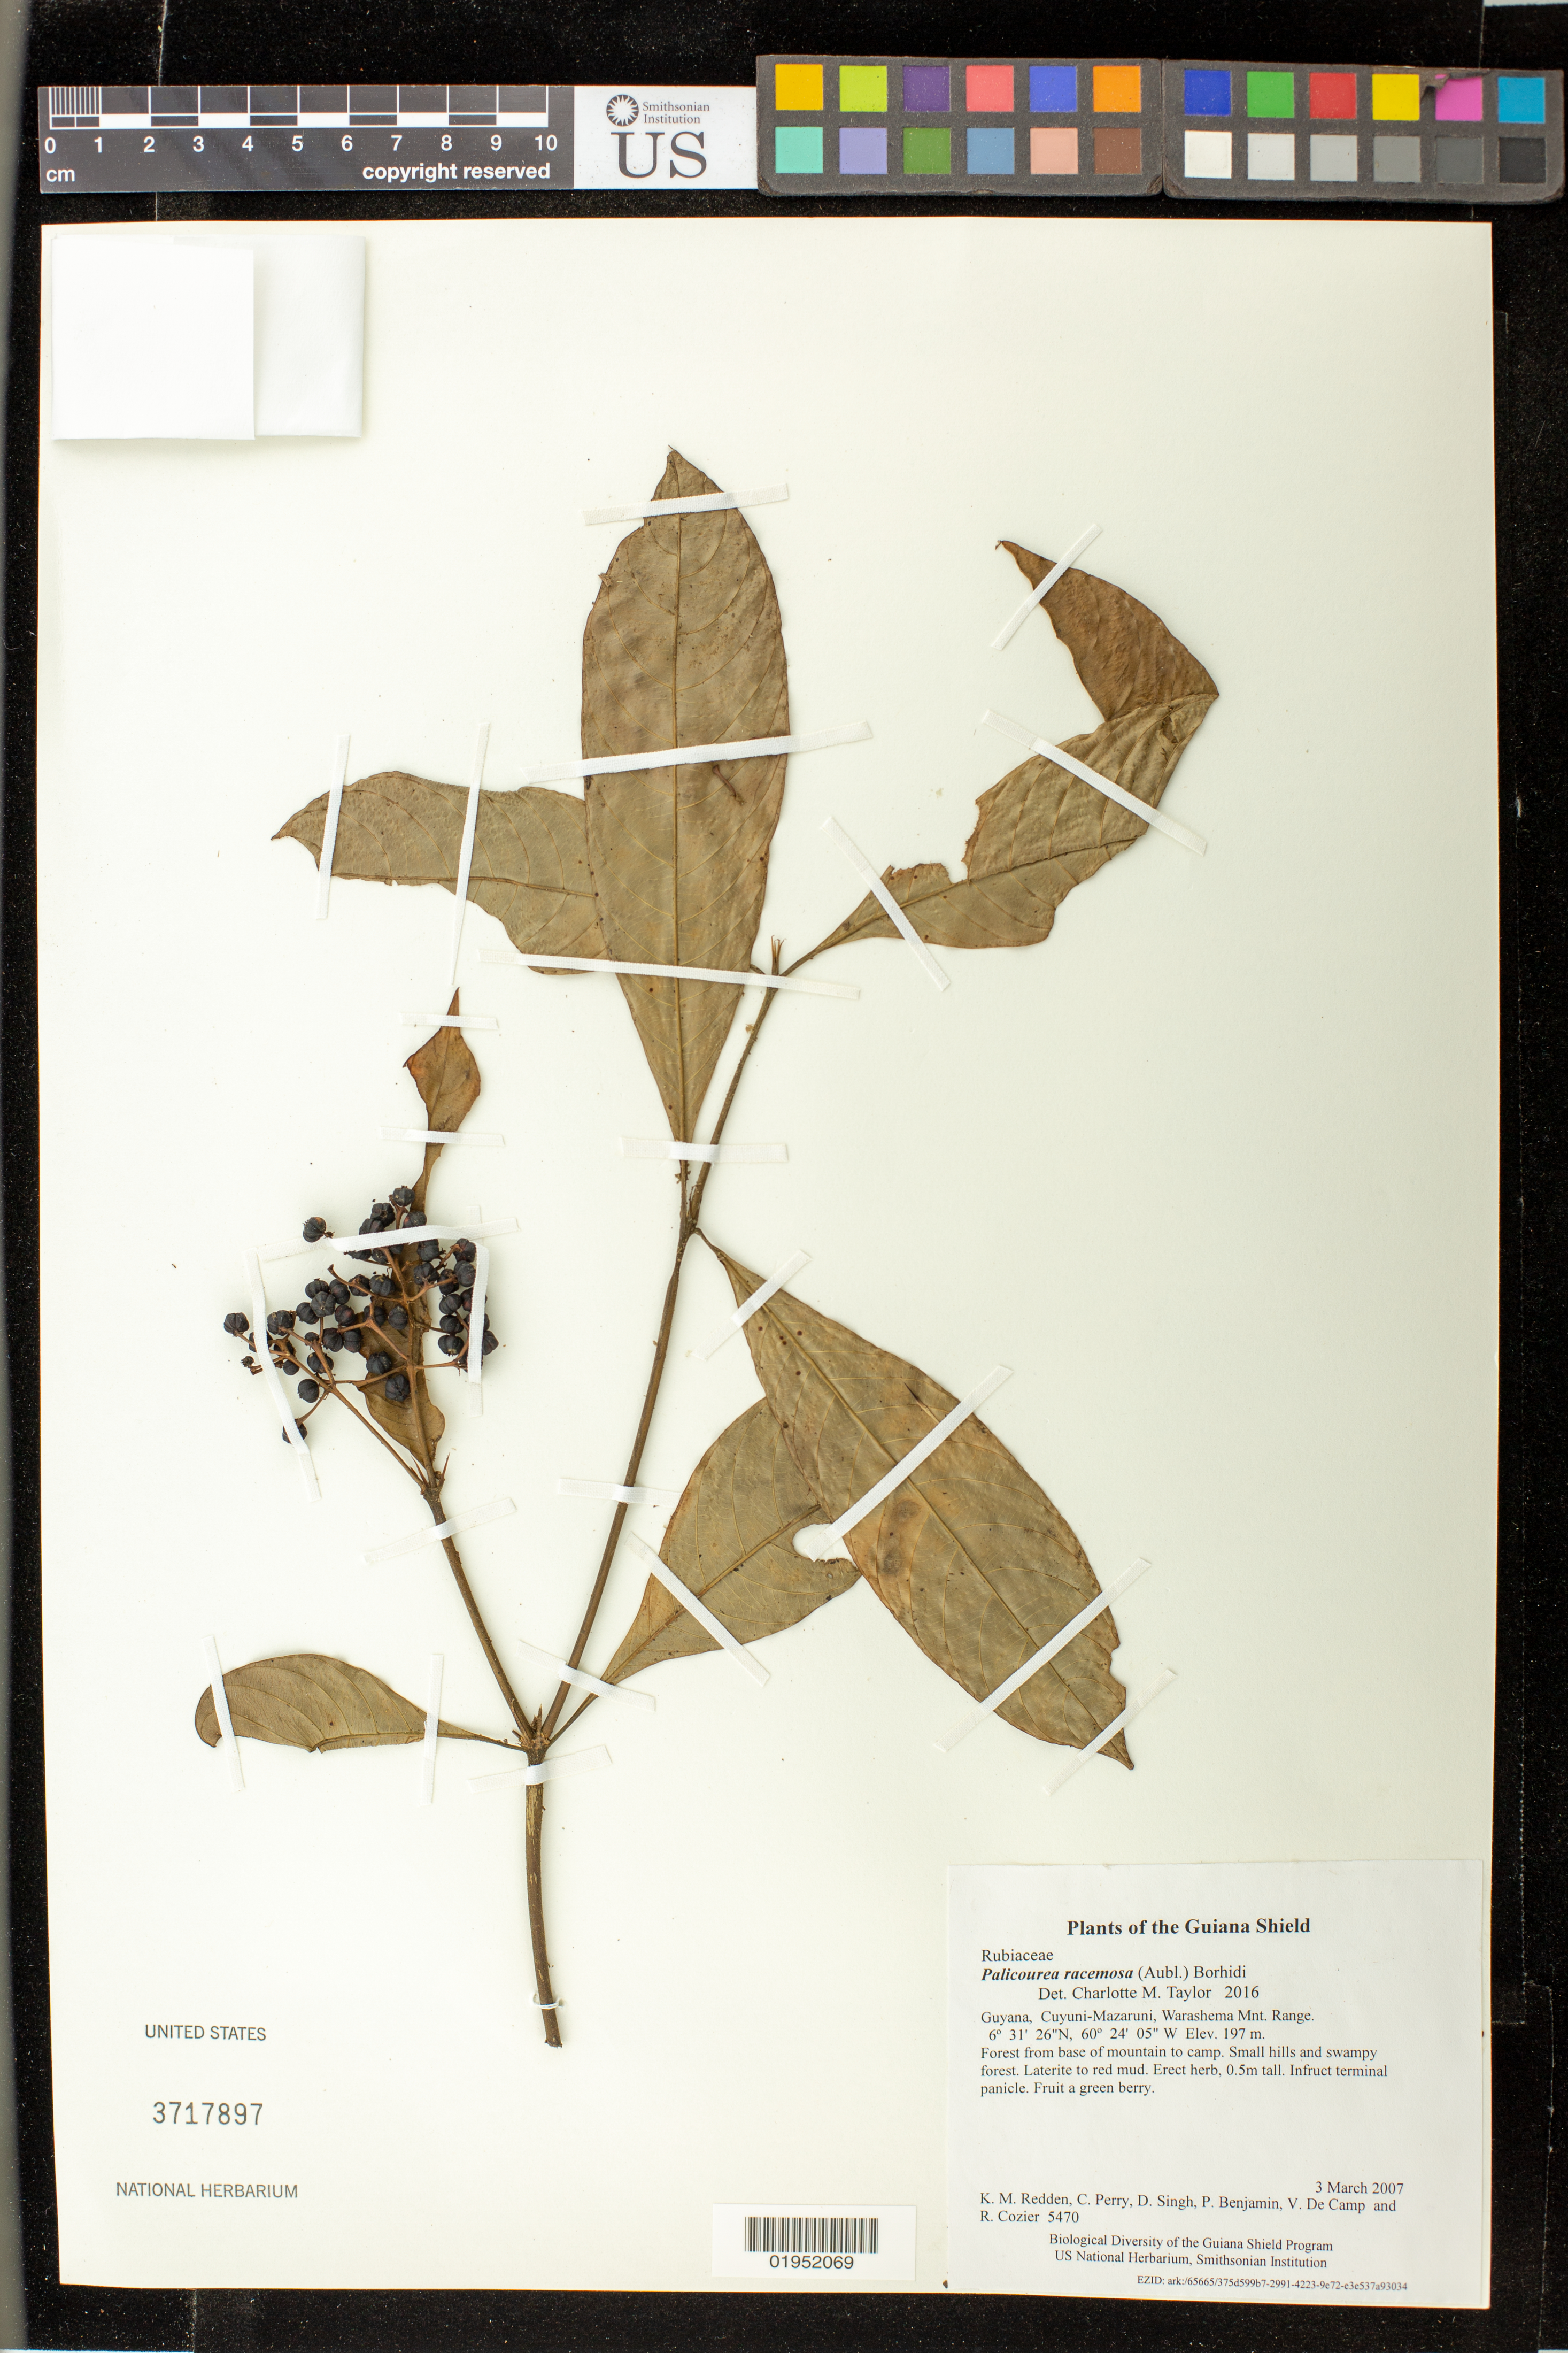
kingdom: Plantae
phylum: Tracheophyta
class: Magnoliopsida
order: Gentianales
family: Rubiaceae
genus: Palicourea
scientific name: Palicourea racemosa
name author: (Aubl.) Borhidi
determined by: Taylor, Charlotte M.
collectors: K. M. Redden, C. Perry, D. Singh, P. Benjamin, V. De Camp & R. Cozier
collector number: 5470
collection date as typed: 3 March 2007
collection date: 2007-03-03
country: Guyana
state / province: Cuyuni-Mazaruni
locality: Warashema Mnt. Range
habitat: Forest from base of mountain to camp. Small hills and swampy forest. Laterite to red mud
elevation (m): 197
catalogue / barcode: US 3717897